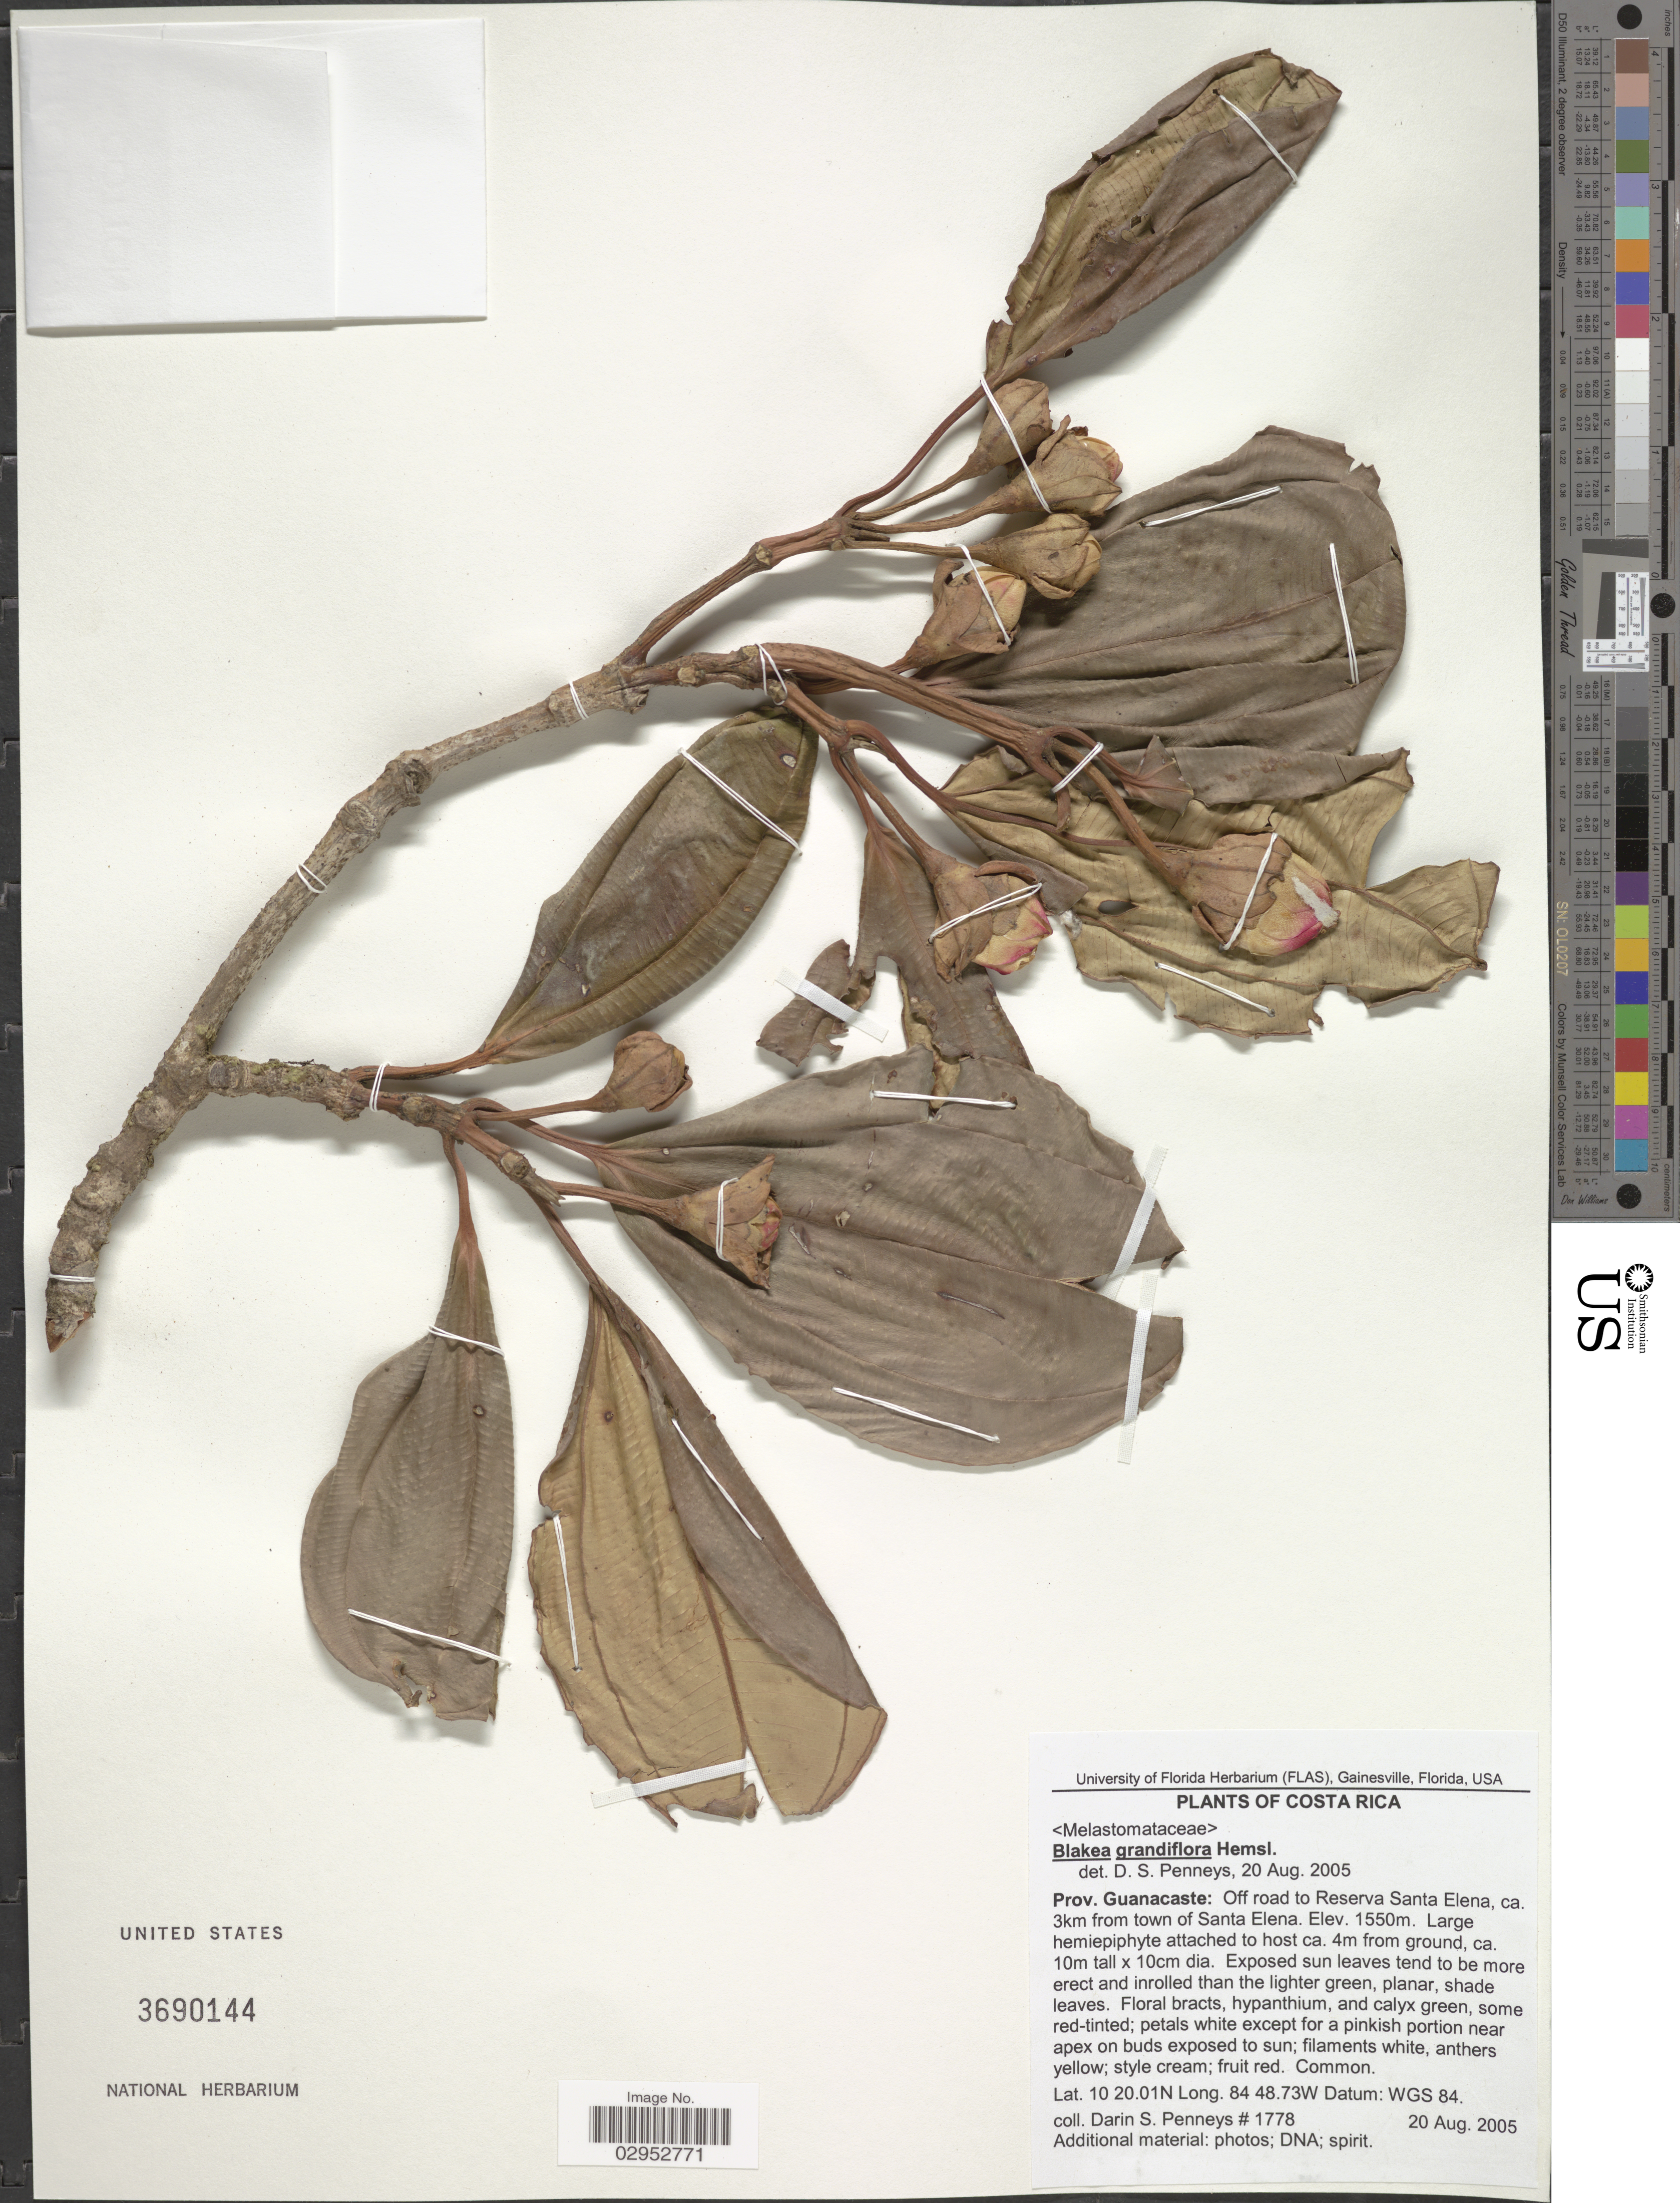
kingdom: Plantae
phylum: Tracheophyta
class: Magnoliopsida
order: Myrtales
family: Melastomataceae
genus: Blakea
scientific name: Blakea grandiflora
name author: Hemsl.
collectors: D. S. Penneys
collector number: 1778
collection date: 2005-08-20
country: Costa Rica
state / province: Guanacaste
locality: Guanacaste: Off road to Reserva Santa Elena, ca. 3km from town of Santa Elena.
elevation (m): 1550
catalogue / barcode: US 3690144